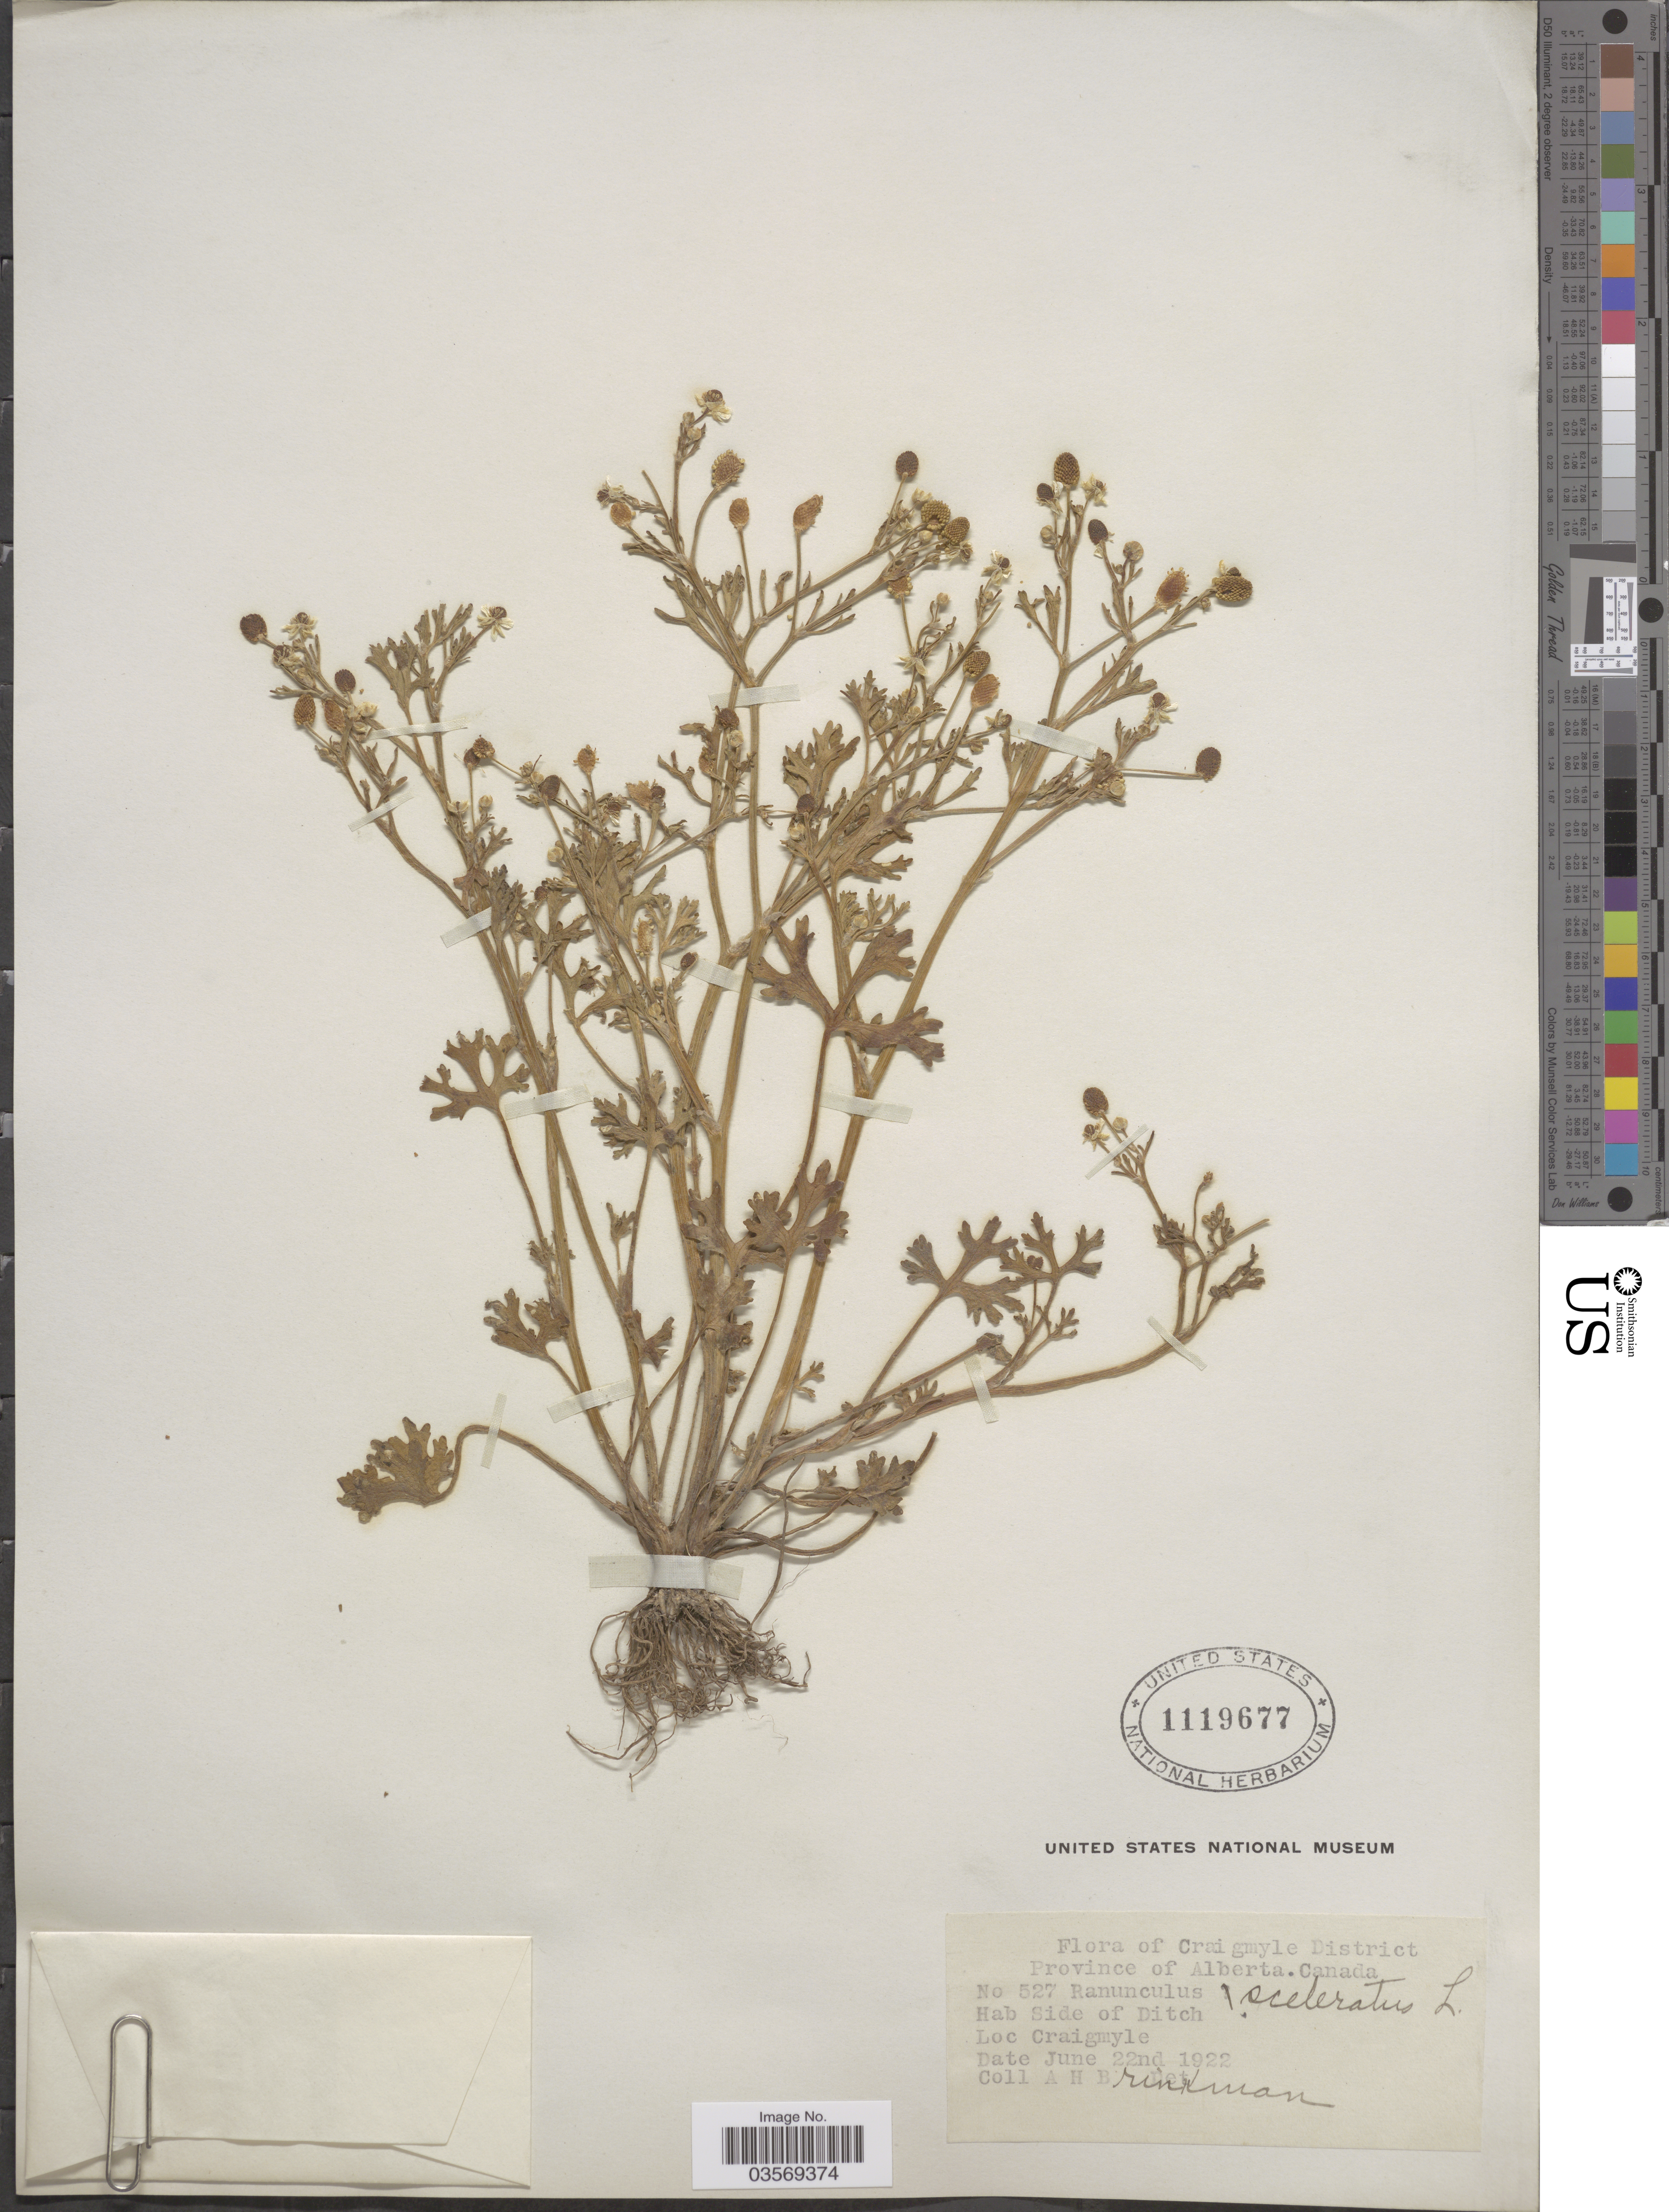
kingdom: Plantae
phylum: Tracheophyta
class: Magnoliopsida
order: Ranunculales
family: Ranunculaceae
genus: Ranunculus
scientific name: Ranunculus sceleratus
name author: L.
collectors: A. Brinkman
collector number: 527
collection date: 1922-06-22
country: Canada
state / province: Alberta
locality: Craigmyle District. Craigmyle.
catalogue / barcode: US 1119677